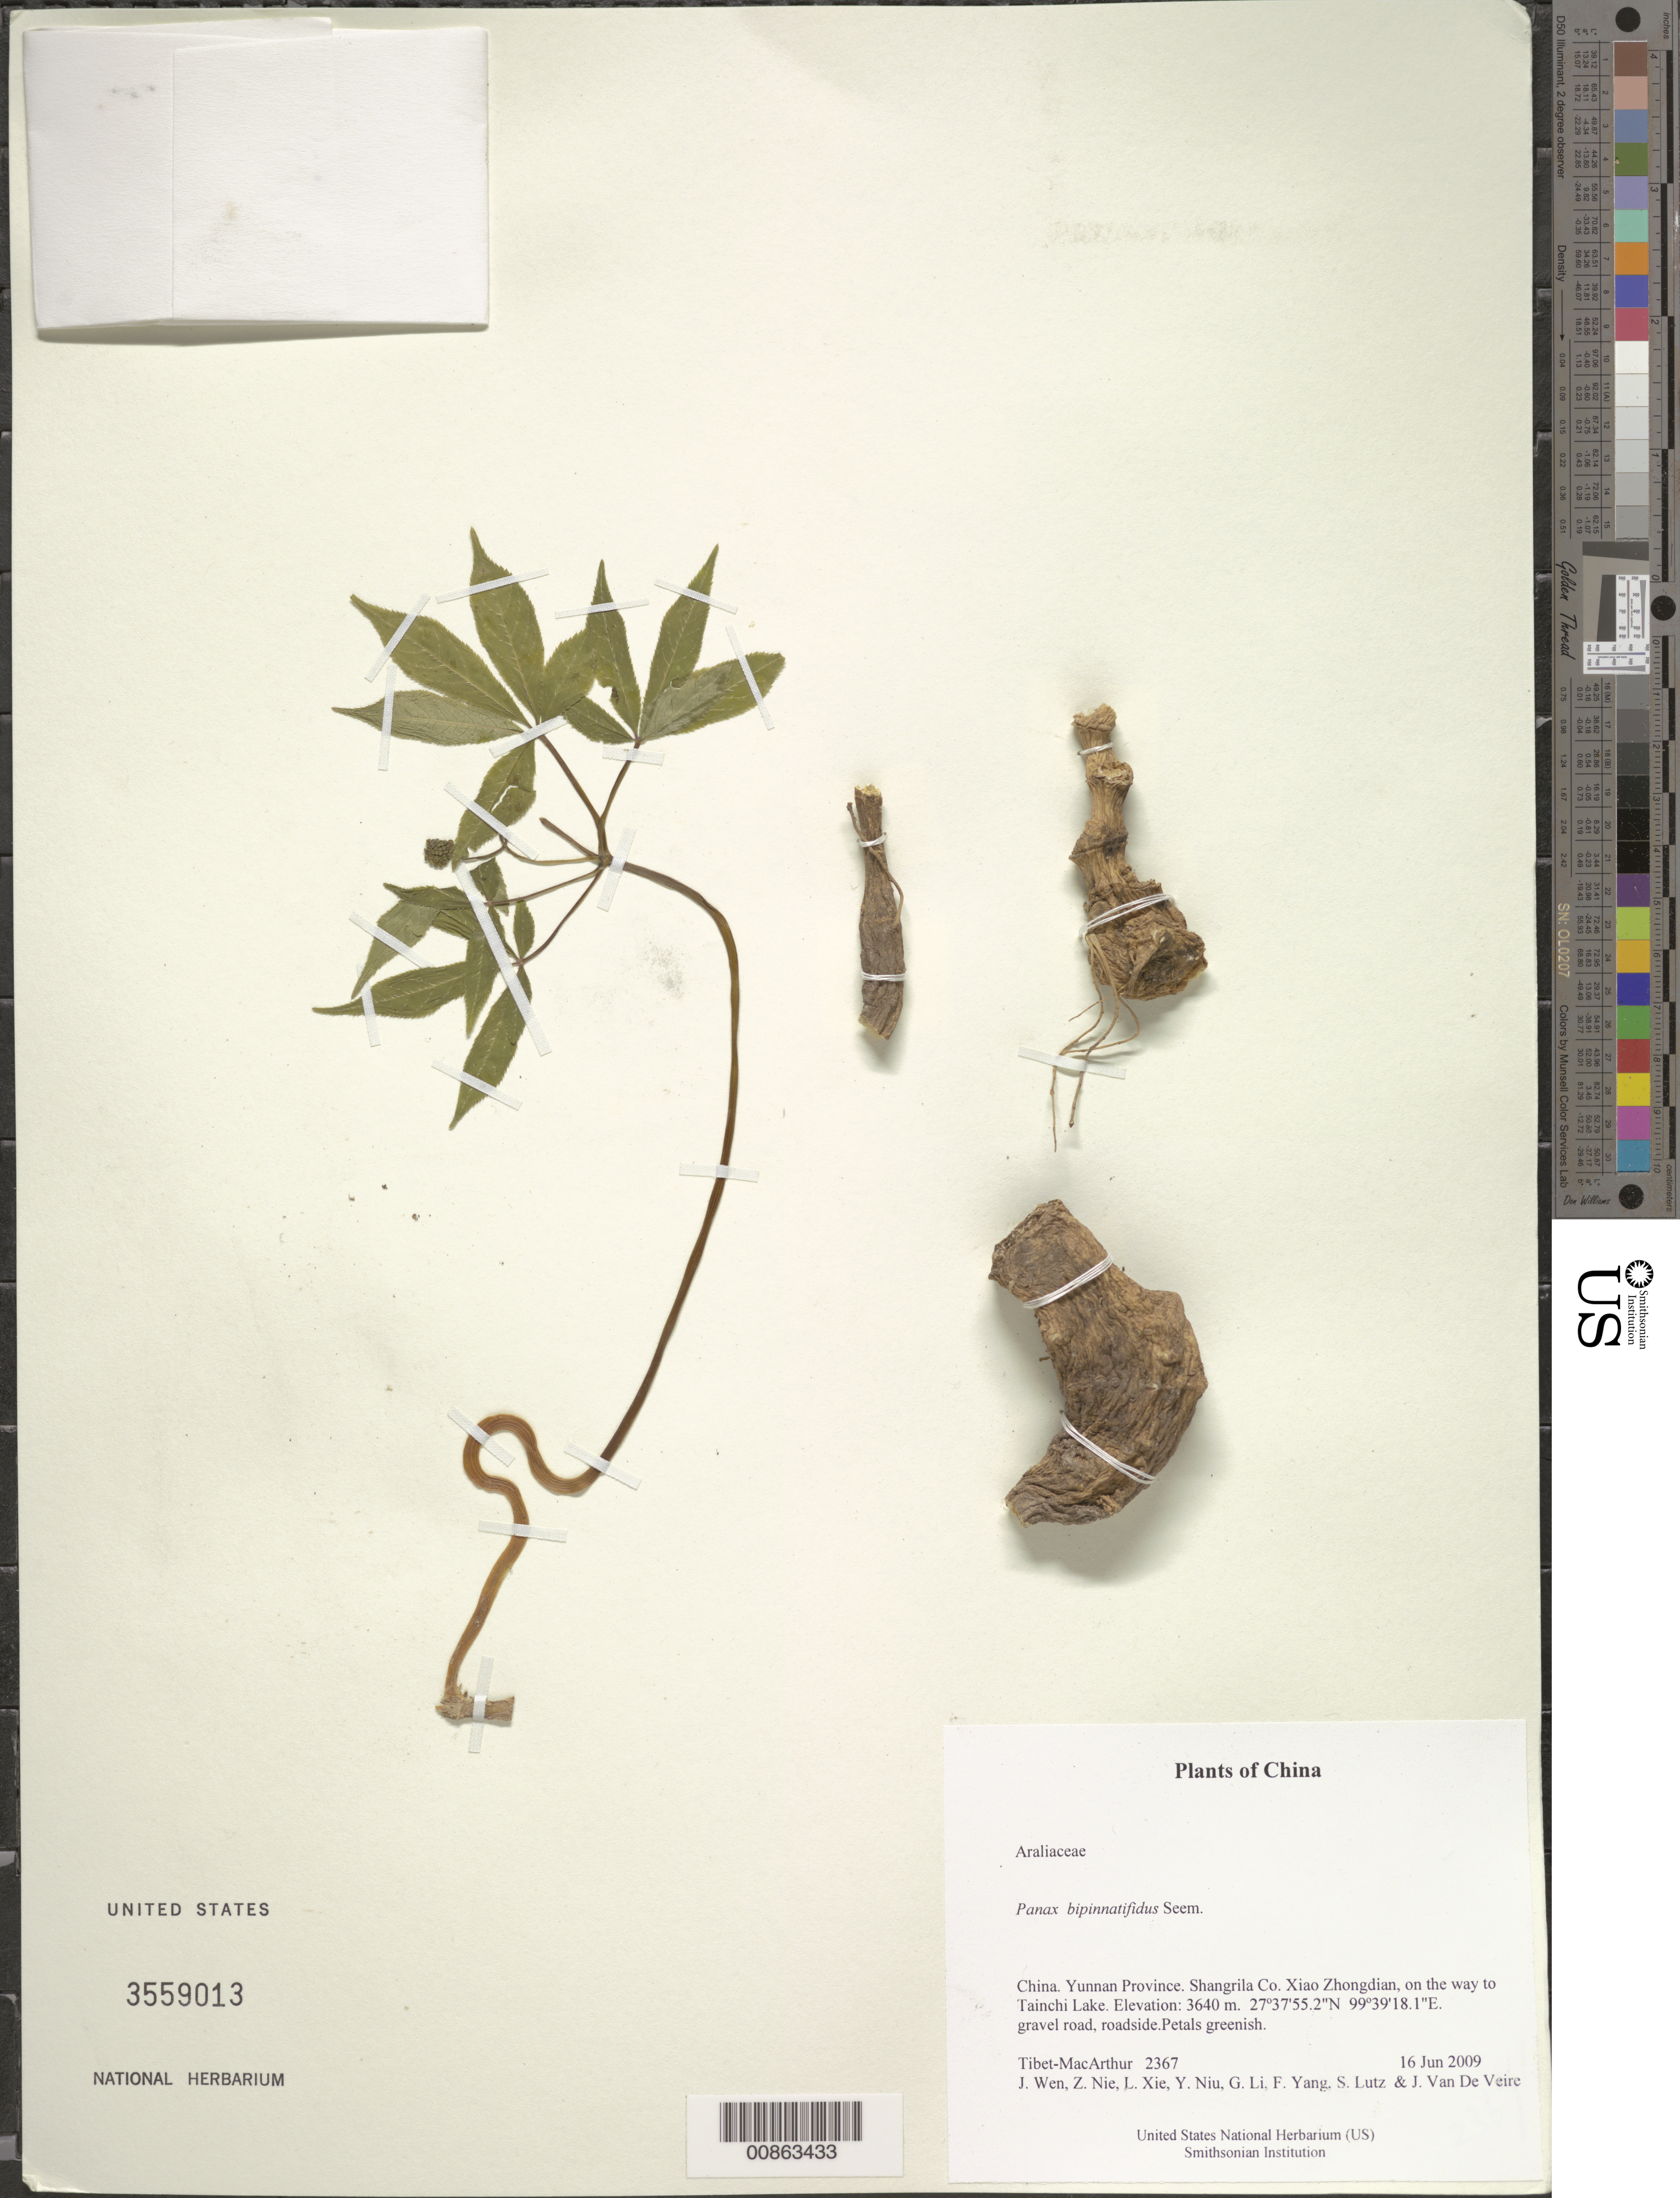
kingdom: Plantae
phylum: Tracheophyta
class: Magnoliopsida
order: Apiales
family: Araliaceae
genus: Panax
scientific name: Panax bipinnatifidus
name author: Seem.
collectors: Tibet-MacArthur, J. Wen, Z. Nie, L. Xie, Y. Niu, G. Li, F. Yang, S. Lutz & J. Van De Veire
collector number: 2367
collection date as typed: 16 Jun 2009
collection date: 2009-06-16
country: China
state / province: Yunnan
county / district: Shangrila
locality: Xiao Zhongdian, on the way to Tainchi Lake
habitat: gravel road, roadside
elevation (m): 3640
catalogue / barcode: US 3559013